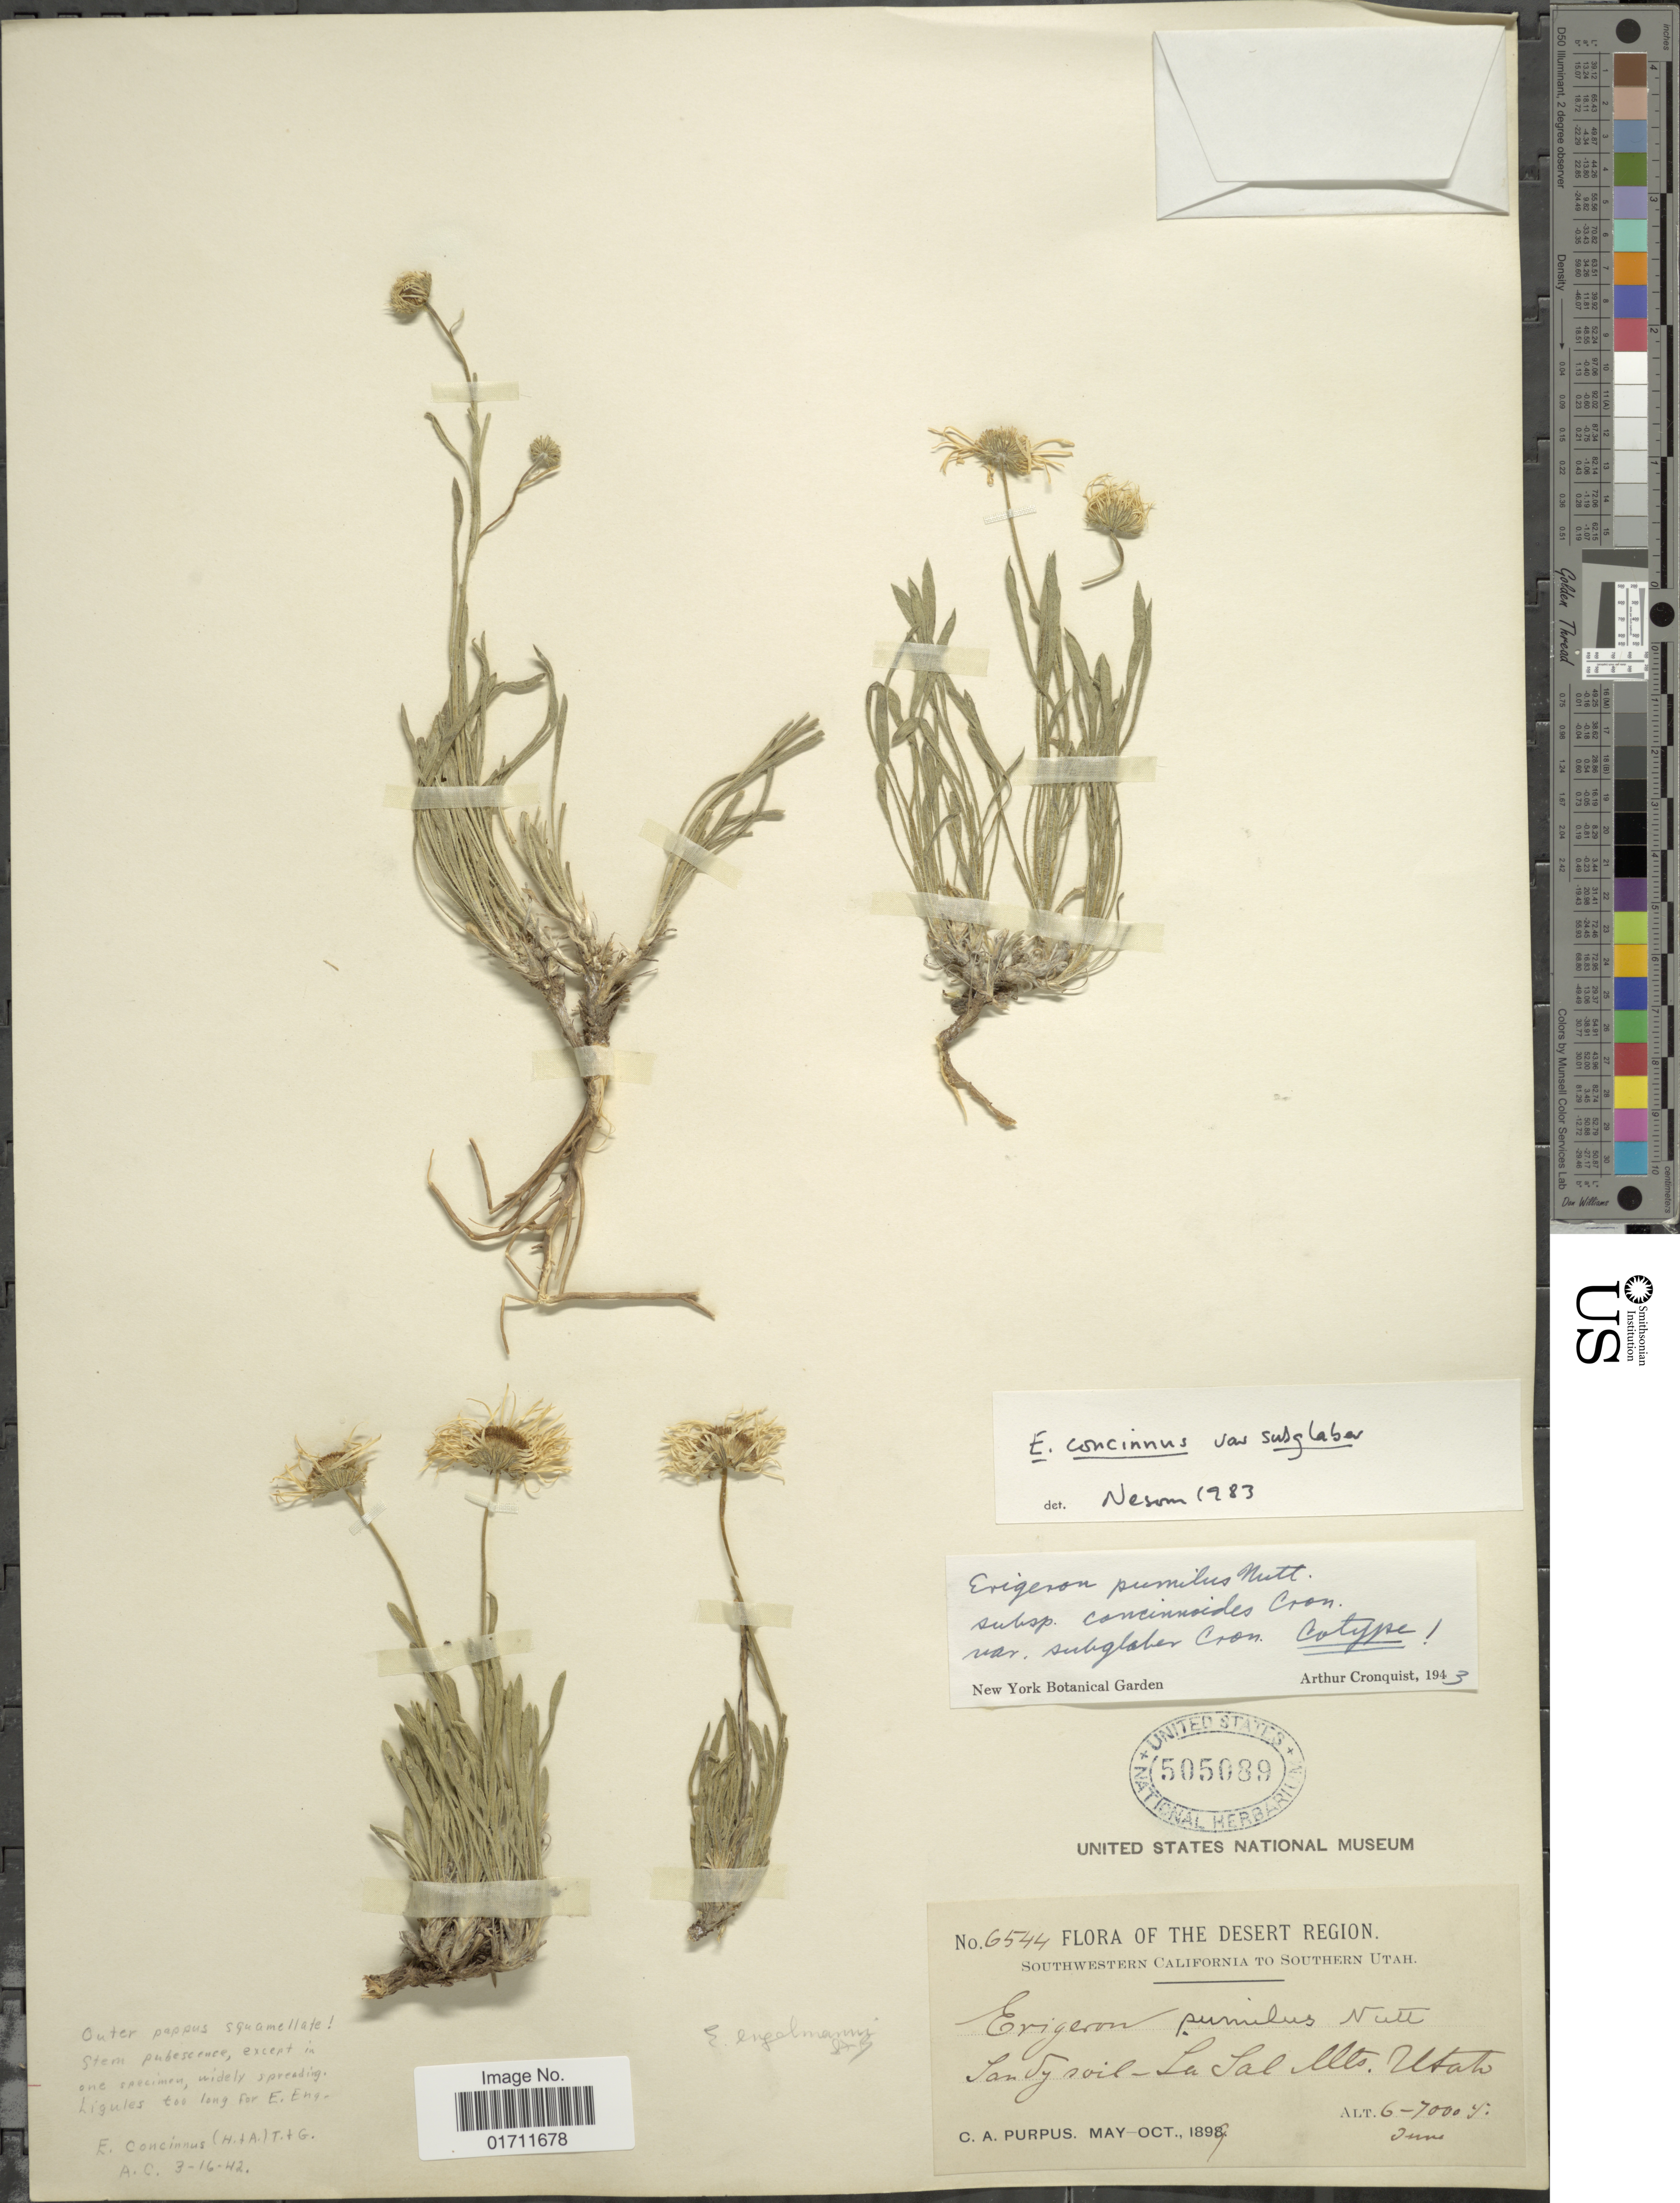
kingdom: Plantae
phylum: Tracheophyta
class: Magnoliopsida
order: Asterales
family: Asteraceae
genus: Erigeron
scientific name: Erigeron concinnus var. subglaber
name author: (Cronq.) G.L. Nesom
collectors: C. A. Purpus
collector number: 6544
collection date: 1899-05/1899-10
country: United States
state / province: Utah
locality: The Desert Region, Southwestern California to Southern Utah, Sandy soil- La Sal Mts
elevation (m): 1829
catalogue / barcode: US 505089